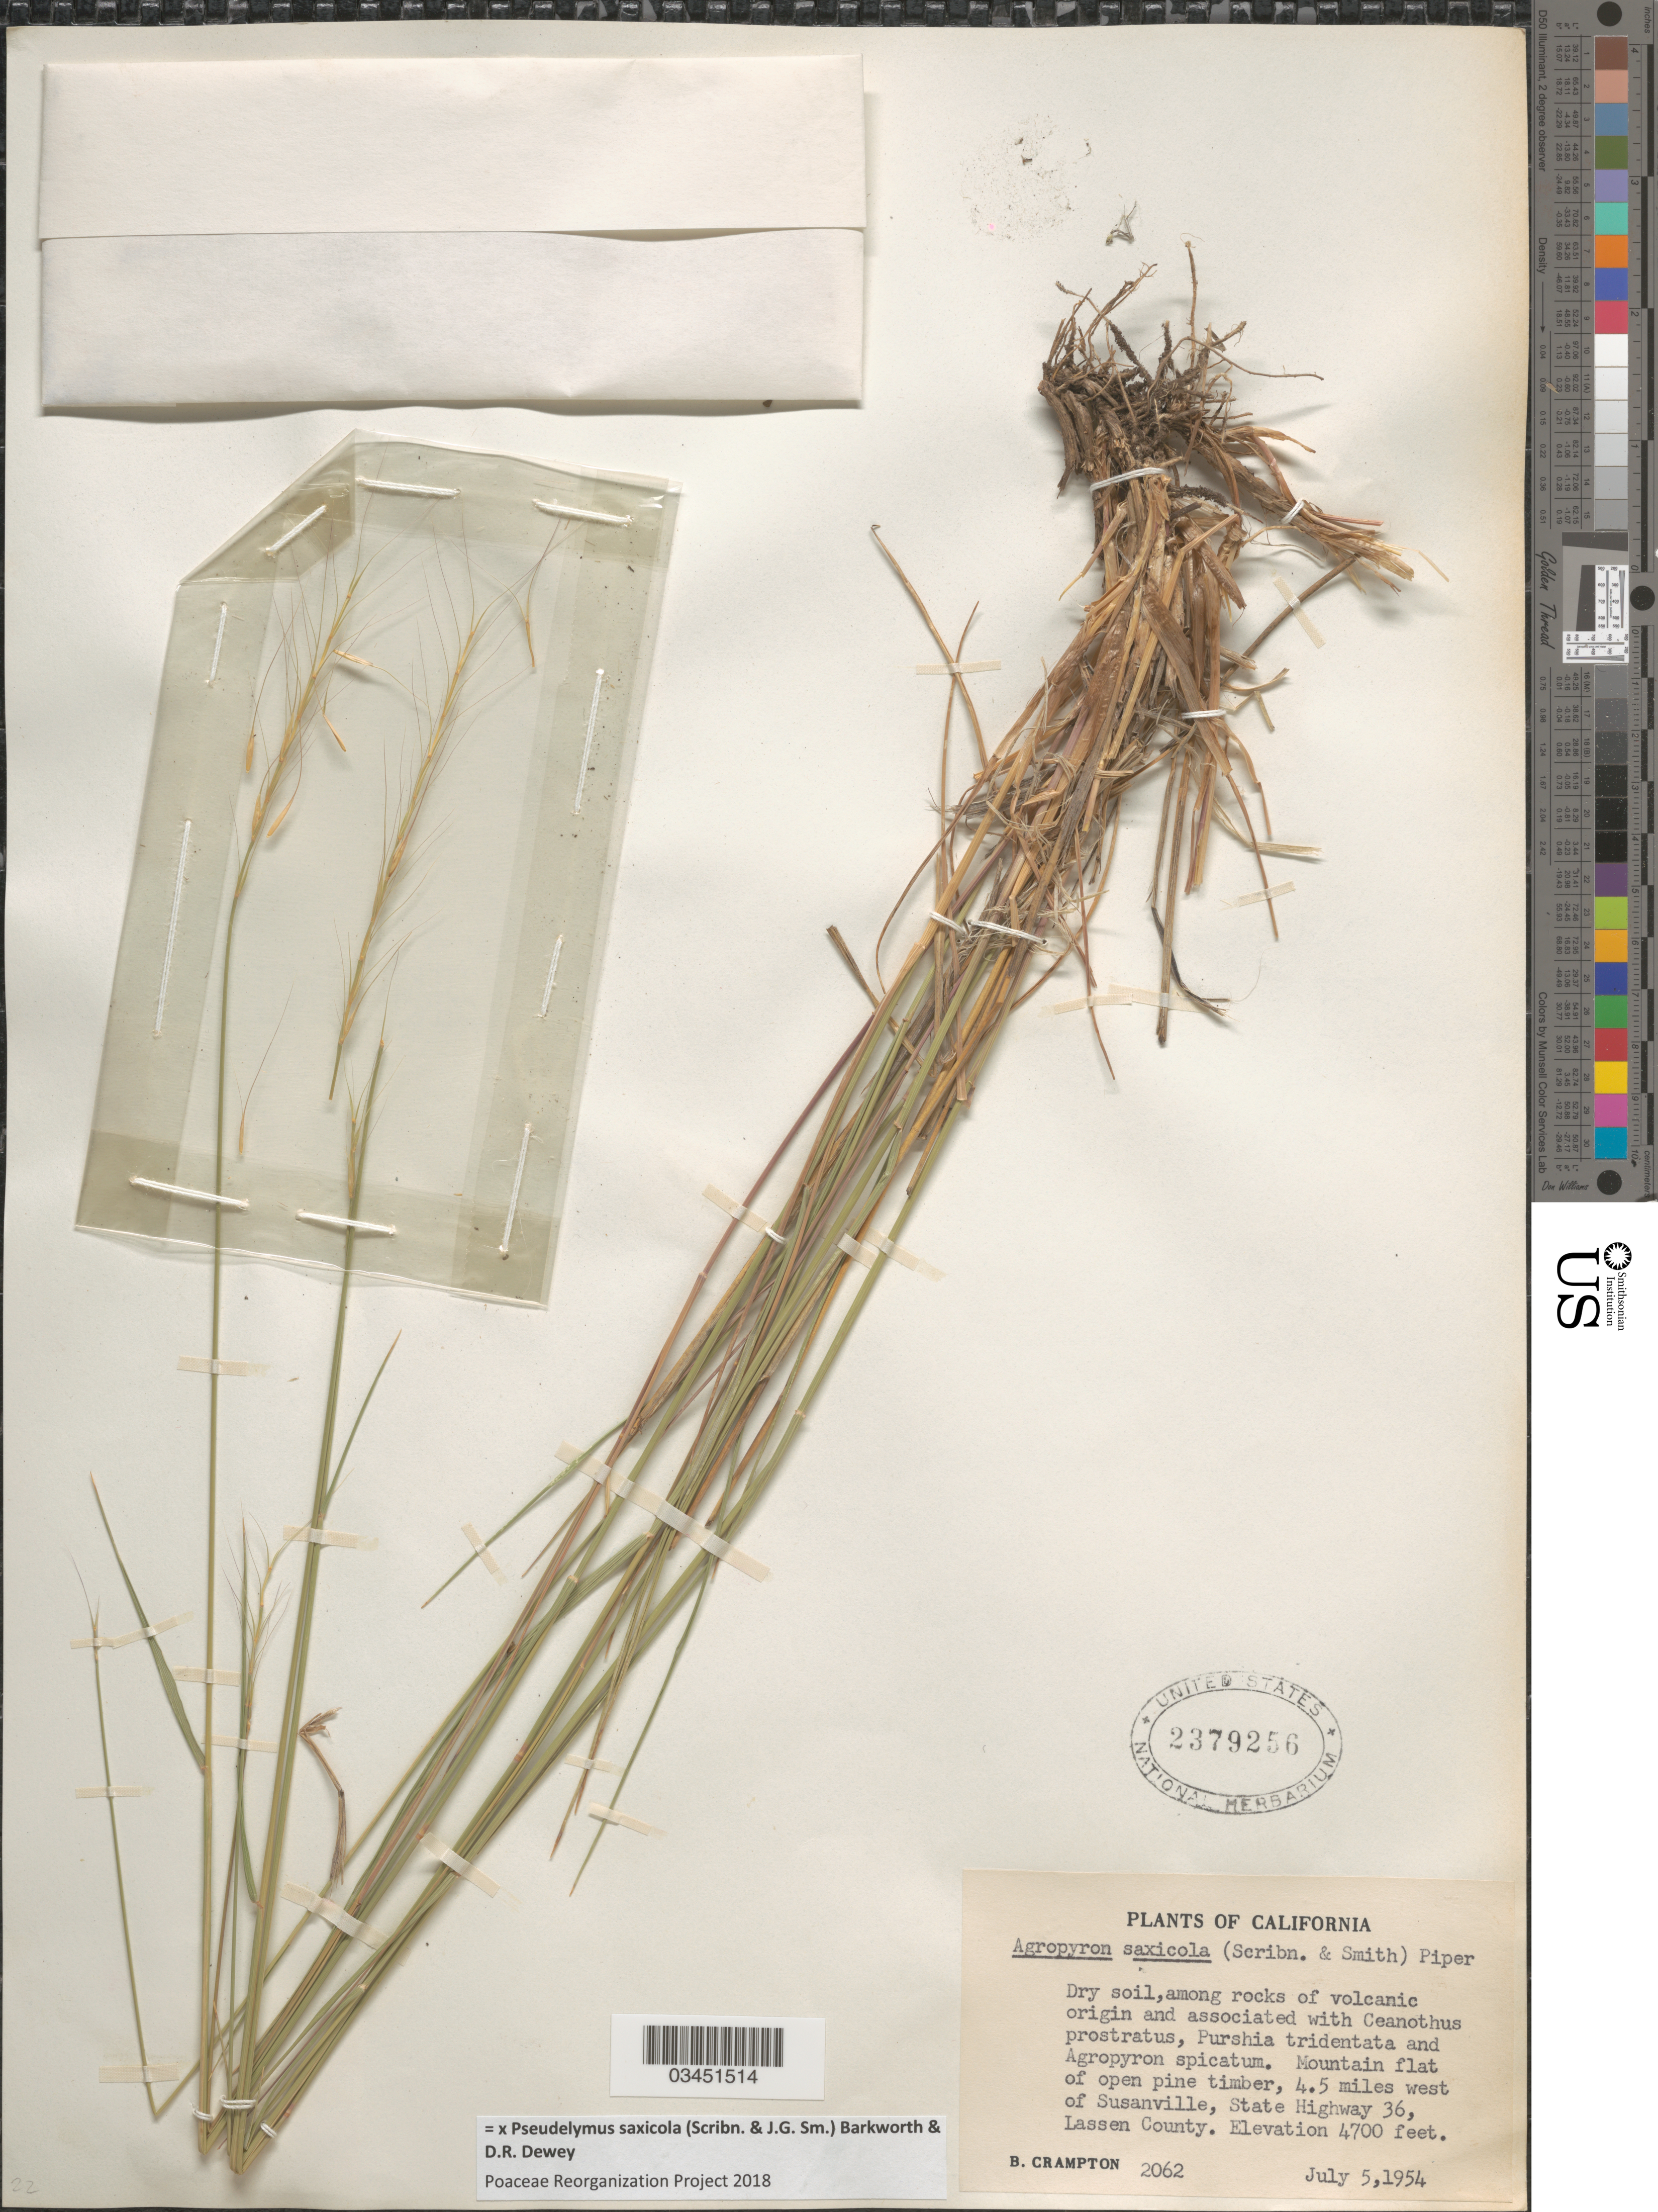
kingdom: Plantae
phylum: Tracheophyta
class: Liliopsida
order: Poales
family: Poaceae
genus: Pseudelymus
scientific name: x Pseudelymus saxicola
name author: (Scribn. & J.G. Sm.) Barkworth & Dewey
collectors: B. Crampton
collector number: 2062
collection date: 1954-07-05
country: United States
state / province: California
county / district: Lassen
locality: Mountain flat of open pine timber, 4.5 miles west of Susanville, State Highway 36, Lassen County.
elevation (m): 1433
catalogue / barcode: US 2379256